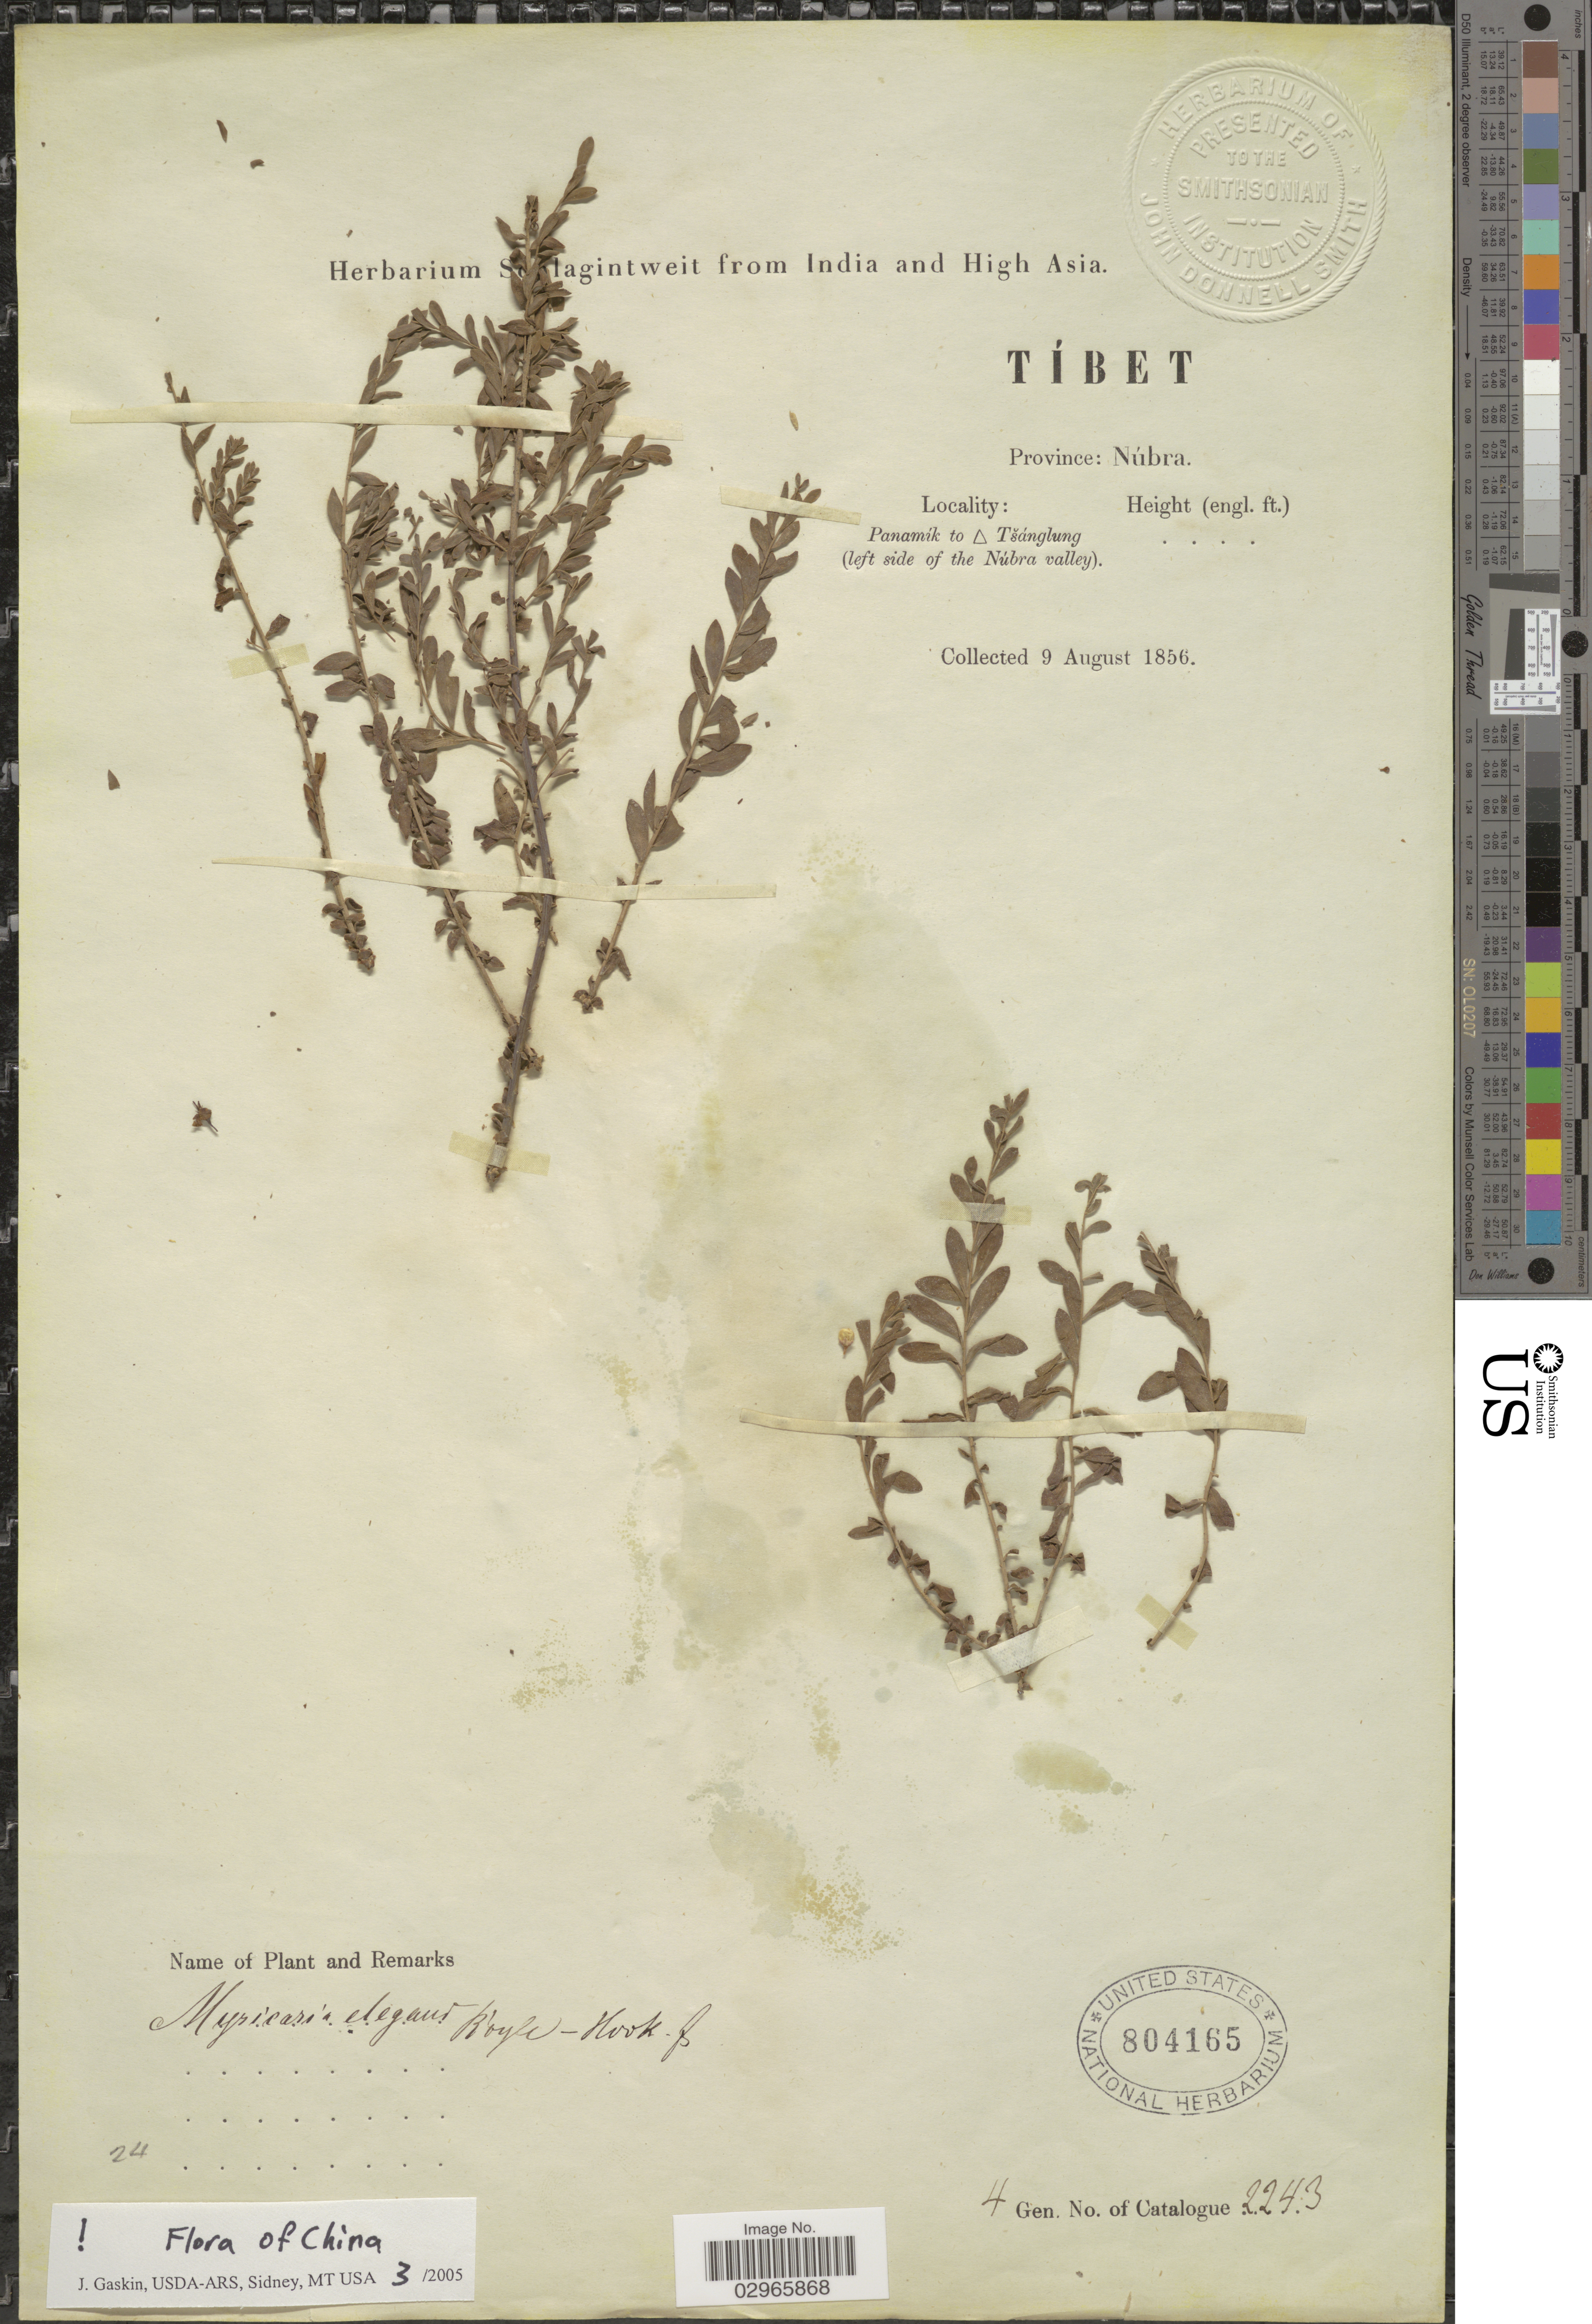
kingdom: Plantae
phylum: Tracheophyta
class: Magnoliopsida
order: Caryophyllales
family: Tamaricaceae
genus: Myrtama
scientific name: Myrtama elegans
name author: (Royle) Kinzik.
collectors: ex herb. Schlagintweit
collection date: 1856-08-09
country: China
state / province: Xizang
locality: Tíbet. Province: Núbra. Panamík to Tsánglung (left side of the Núbra valley).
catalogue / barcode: US 804165